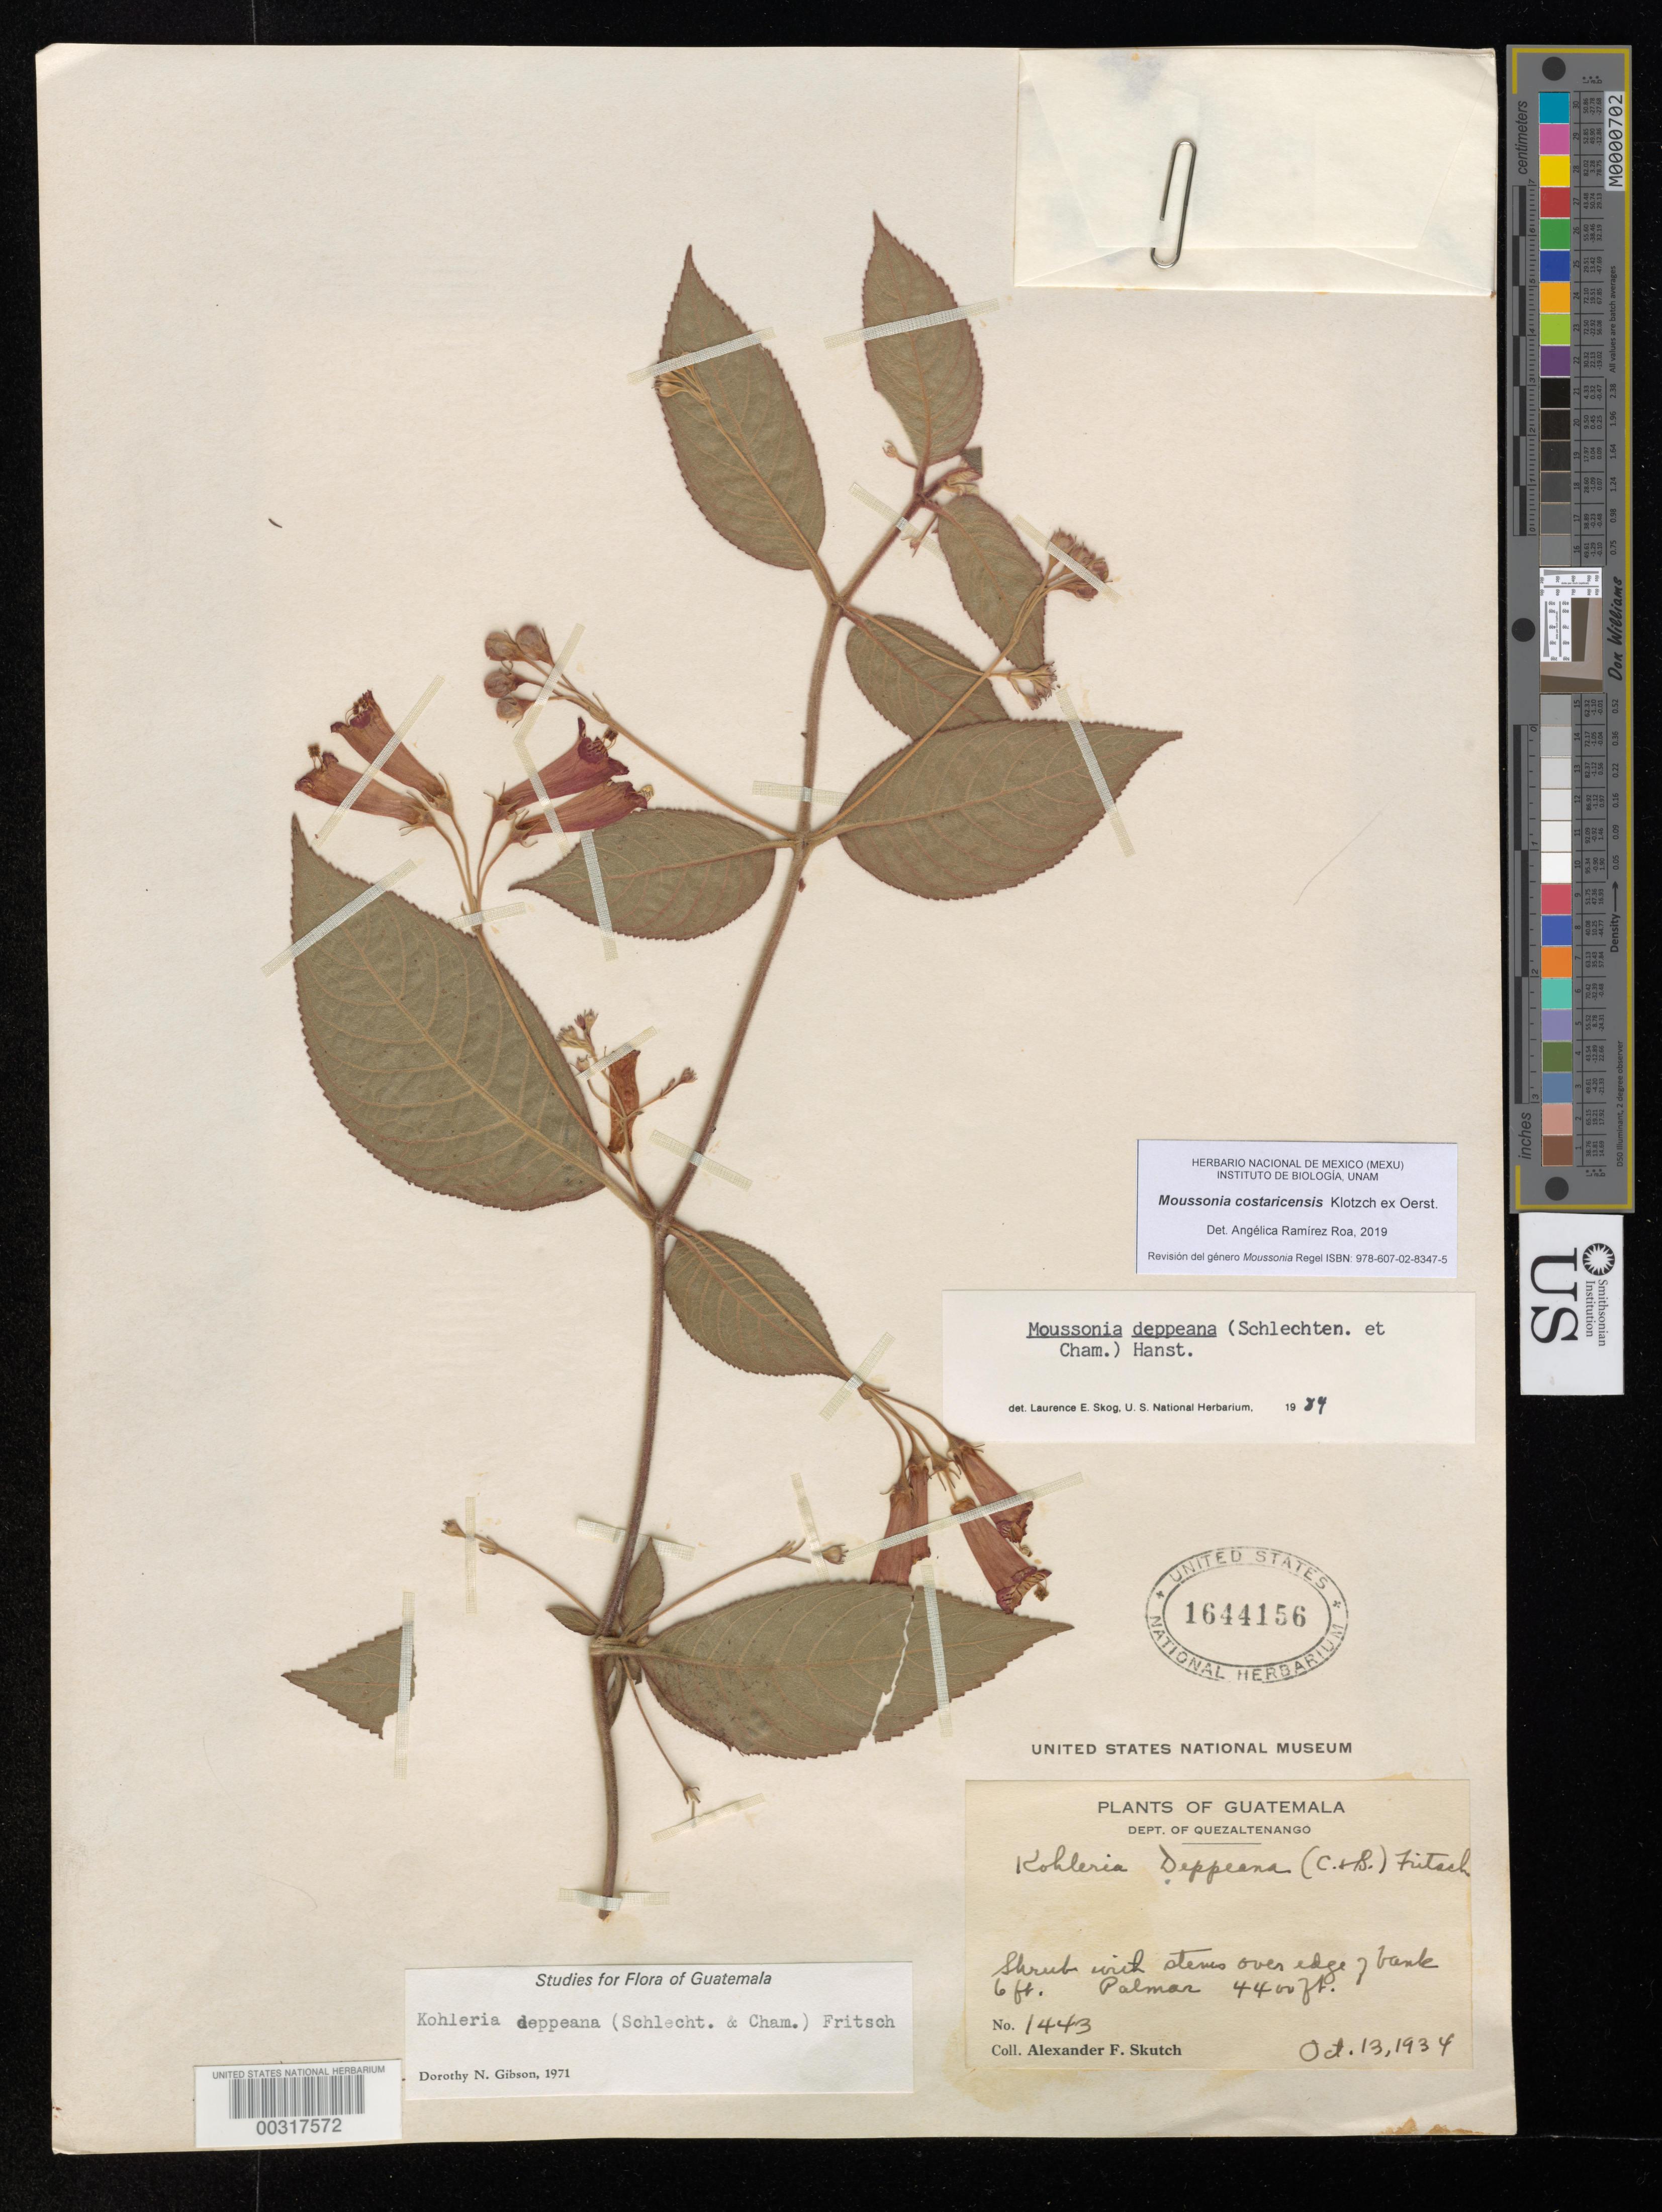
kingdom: Plantae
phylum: Tracheophyta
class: Magnoliopsida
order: Lamiales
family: Gesneriaceae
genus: Moussonia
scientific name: Moussonia costaricensis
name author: Klotzsch ex Oerst.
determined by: Ramírez-Roa, A.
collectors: A. F. Skutch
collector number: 1443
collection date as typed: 13 Oct 1934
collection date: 1934-10-13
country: Guatemala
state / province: Quetzaltenango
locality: Palmar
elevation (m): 1341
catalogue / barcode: US 1644156